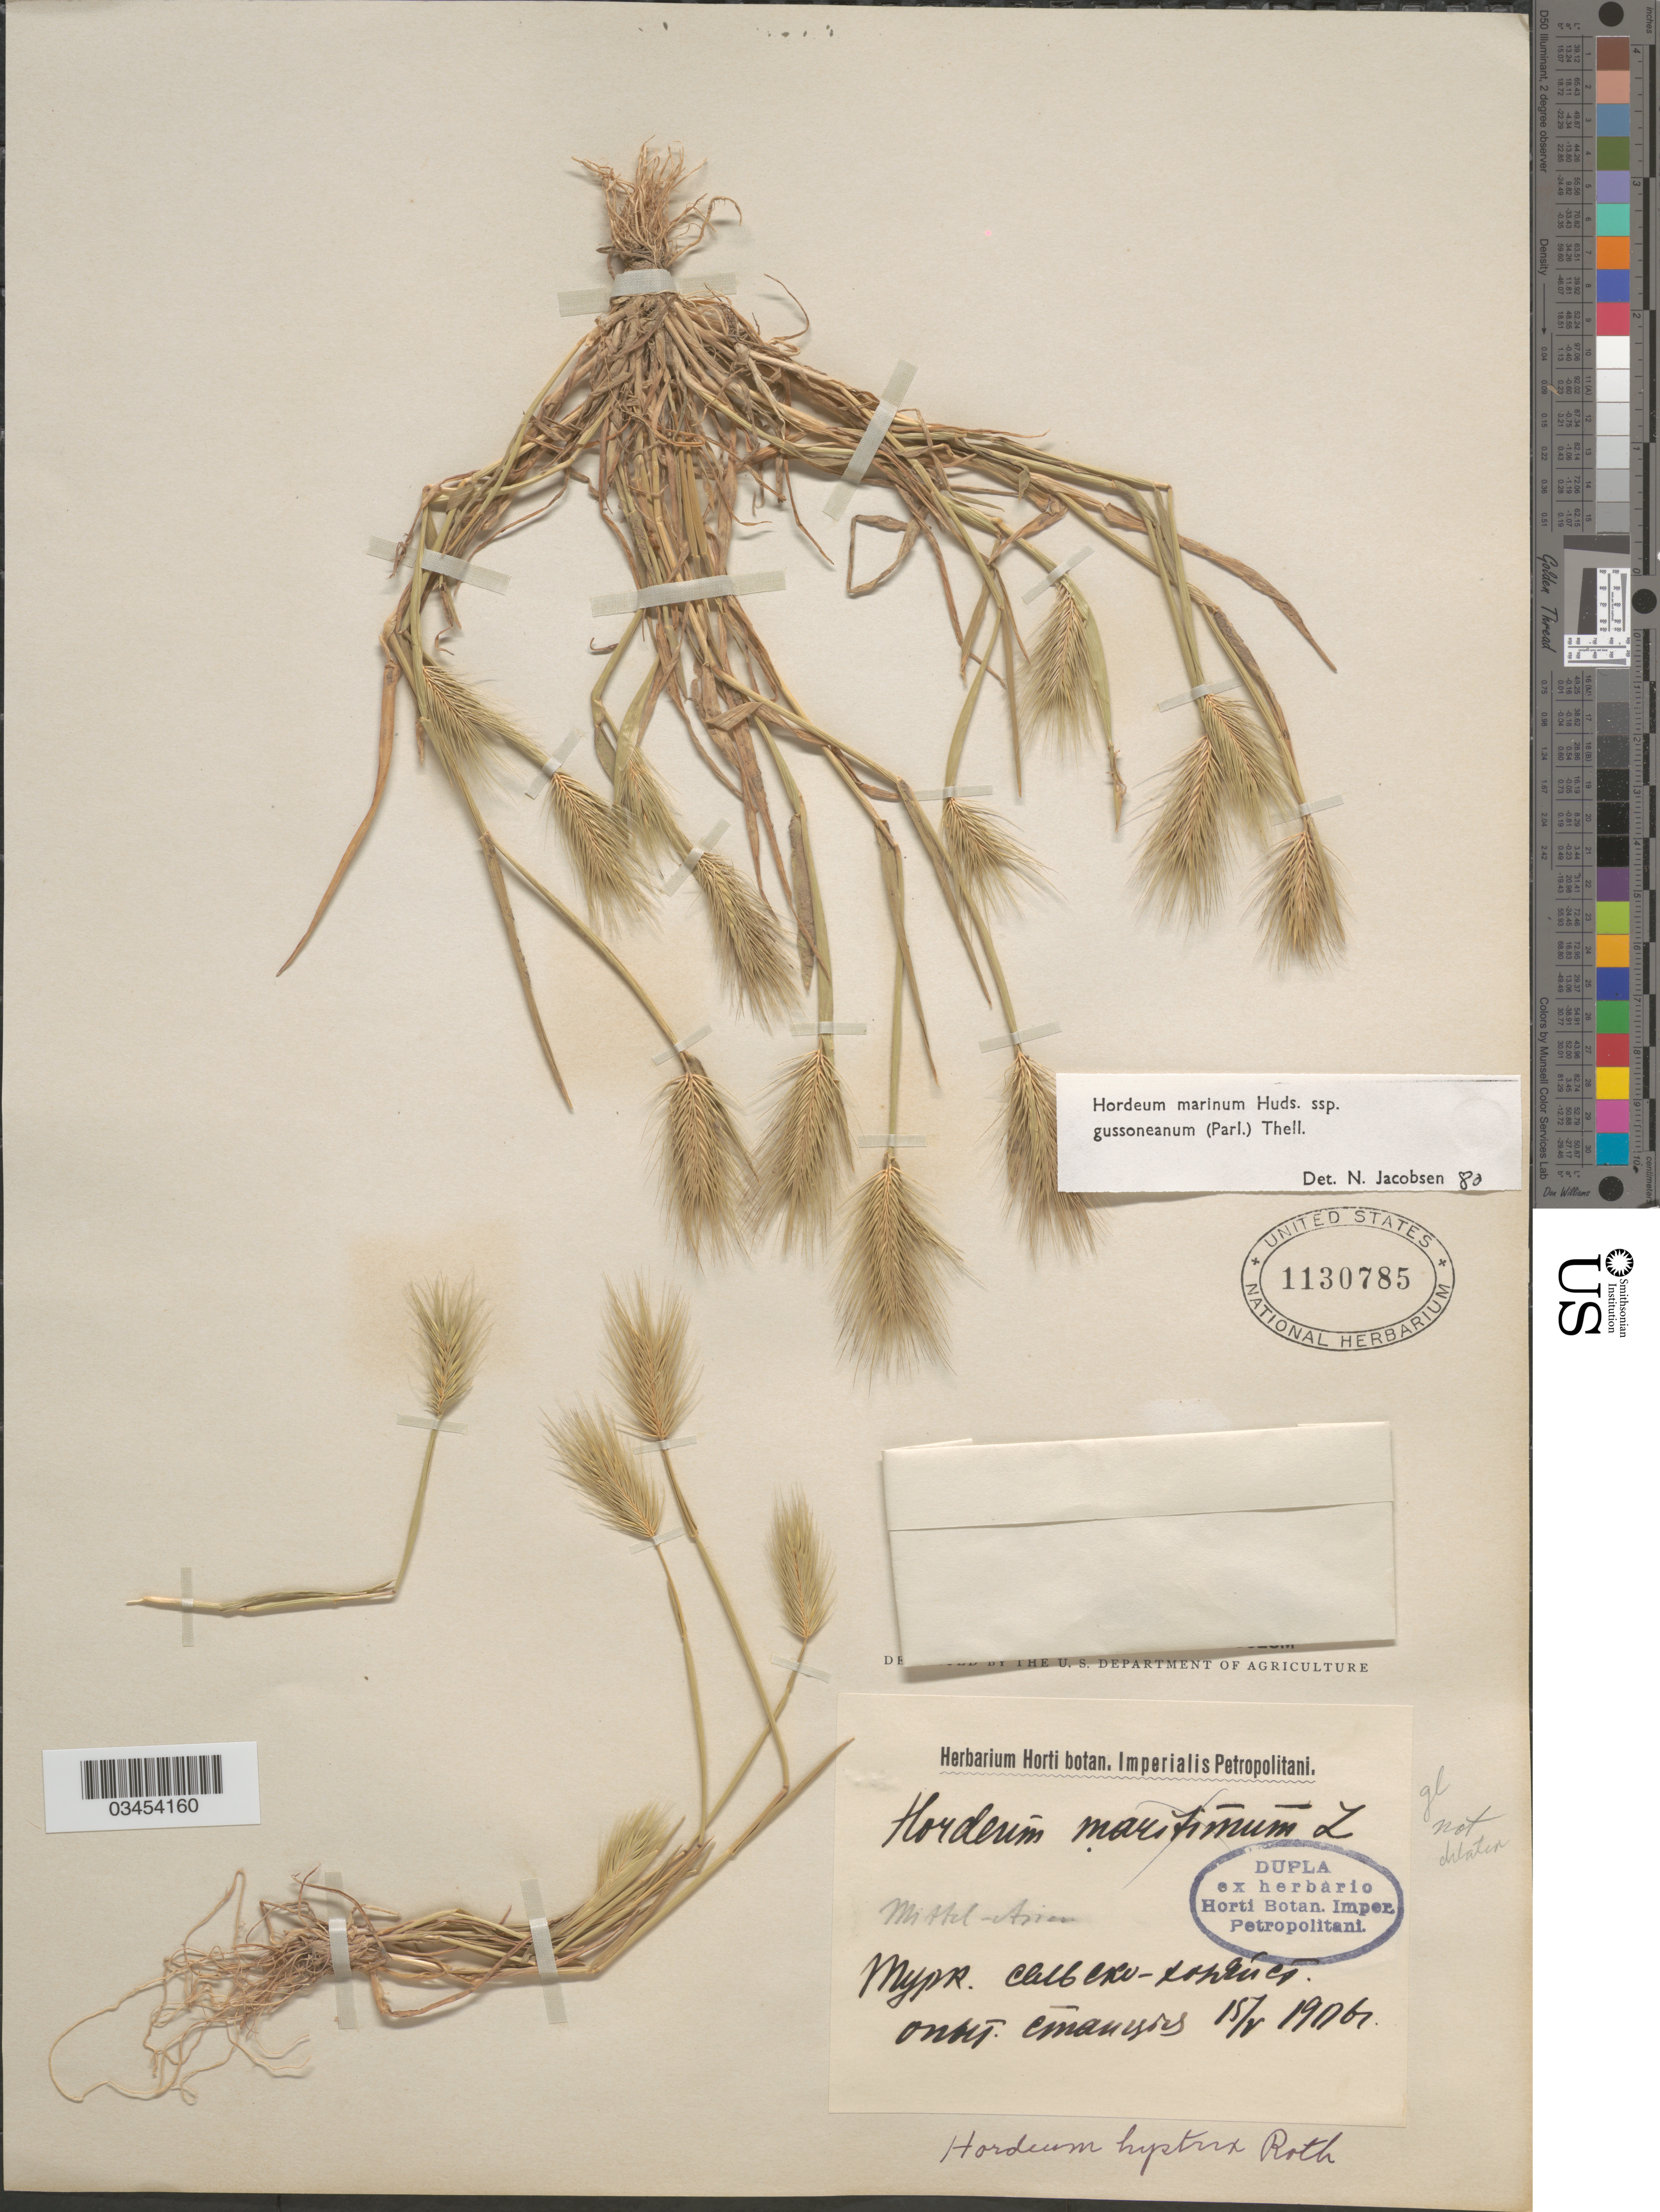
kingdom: Plantae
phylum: Tracheophyta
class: Liliopsida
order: Poales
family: Poaceae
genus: Hordeum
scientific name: Hordeum marinum subsp. gussoneanum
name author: (Parl.) Thell.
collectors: Ex herb. Horti botan. Imperialis Petropolitani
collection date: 1906-05-15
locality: [illegible text].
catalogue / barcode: US 1130785